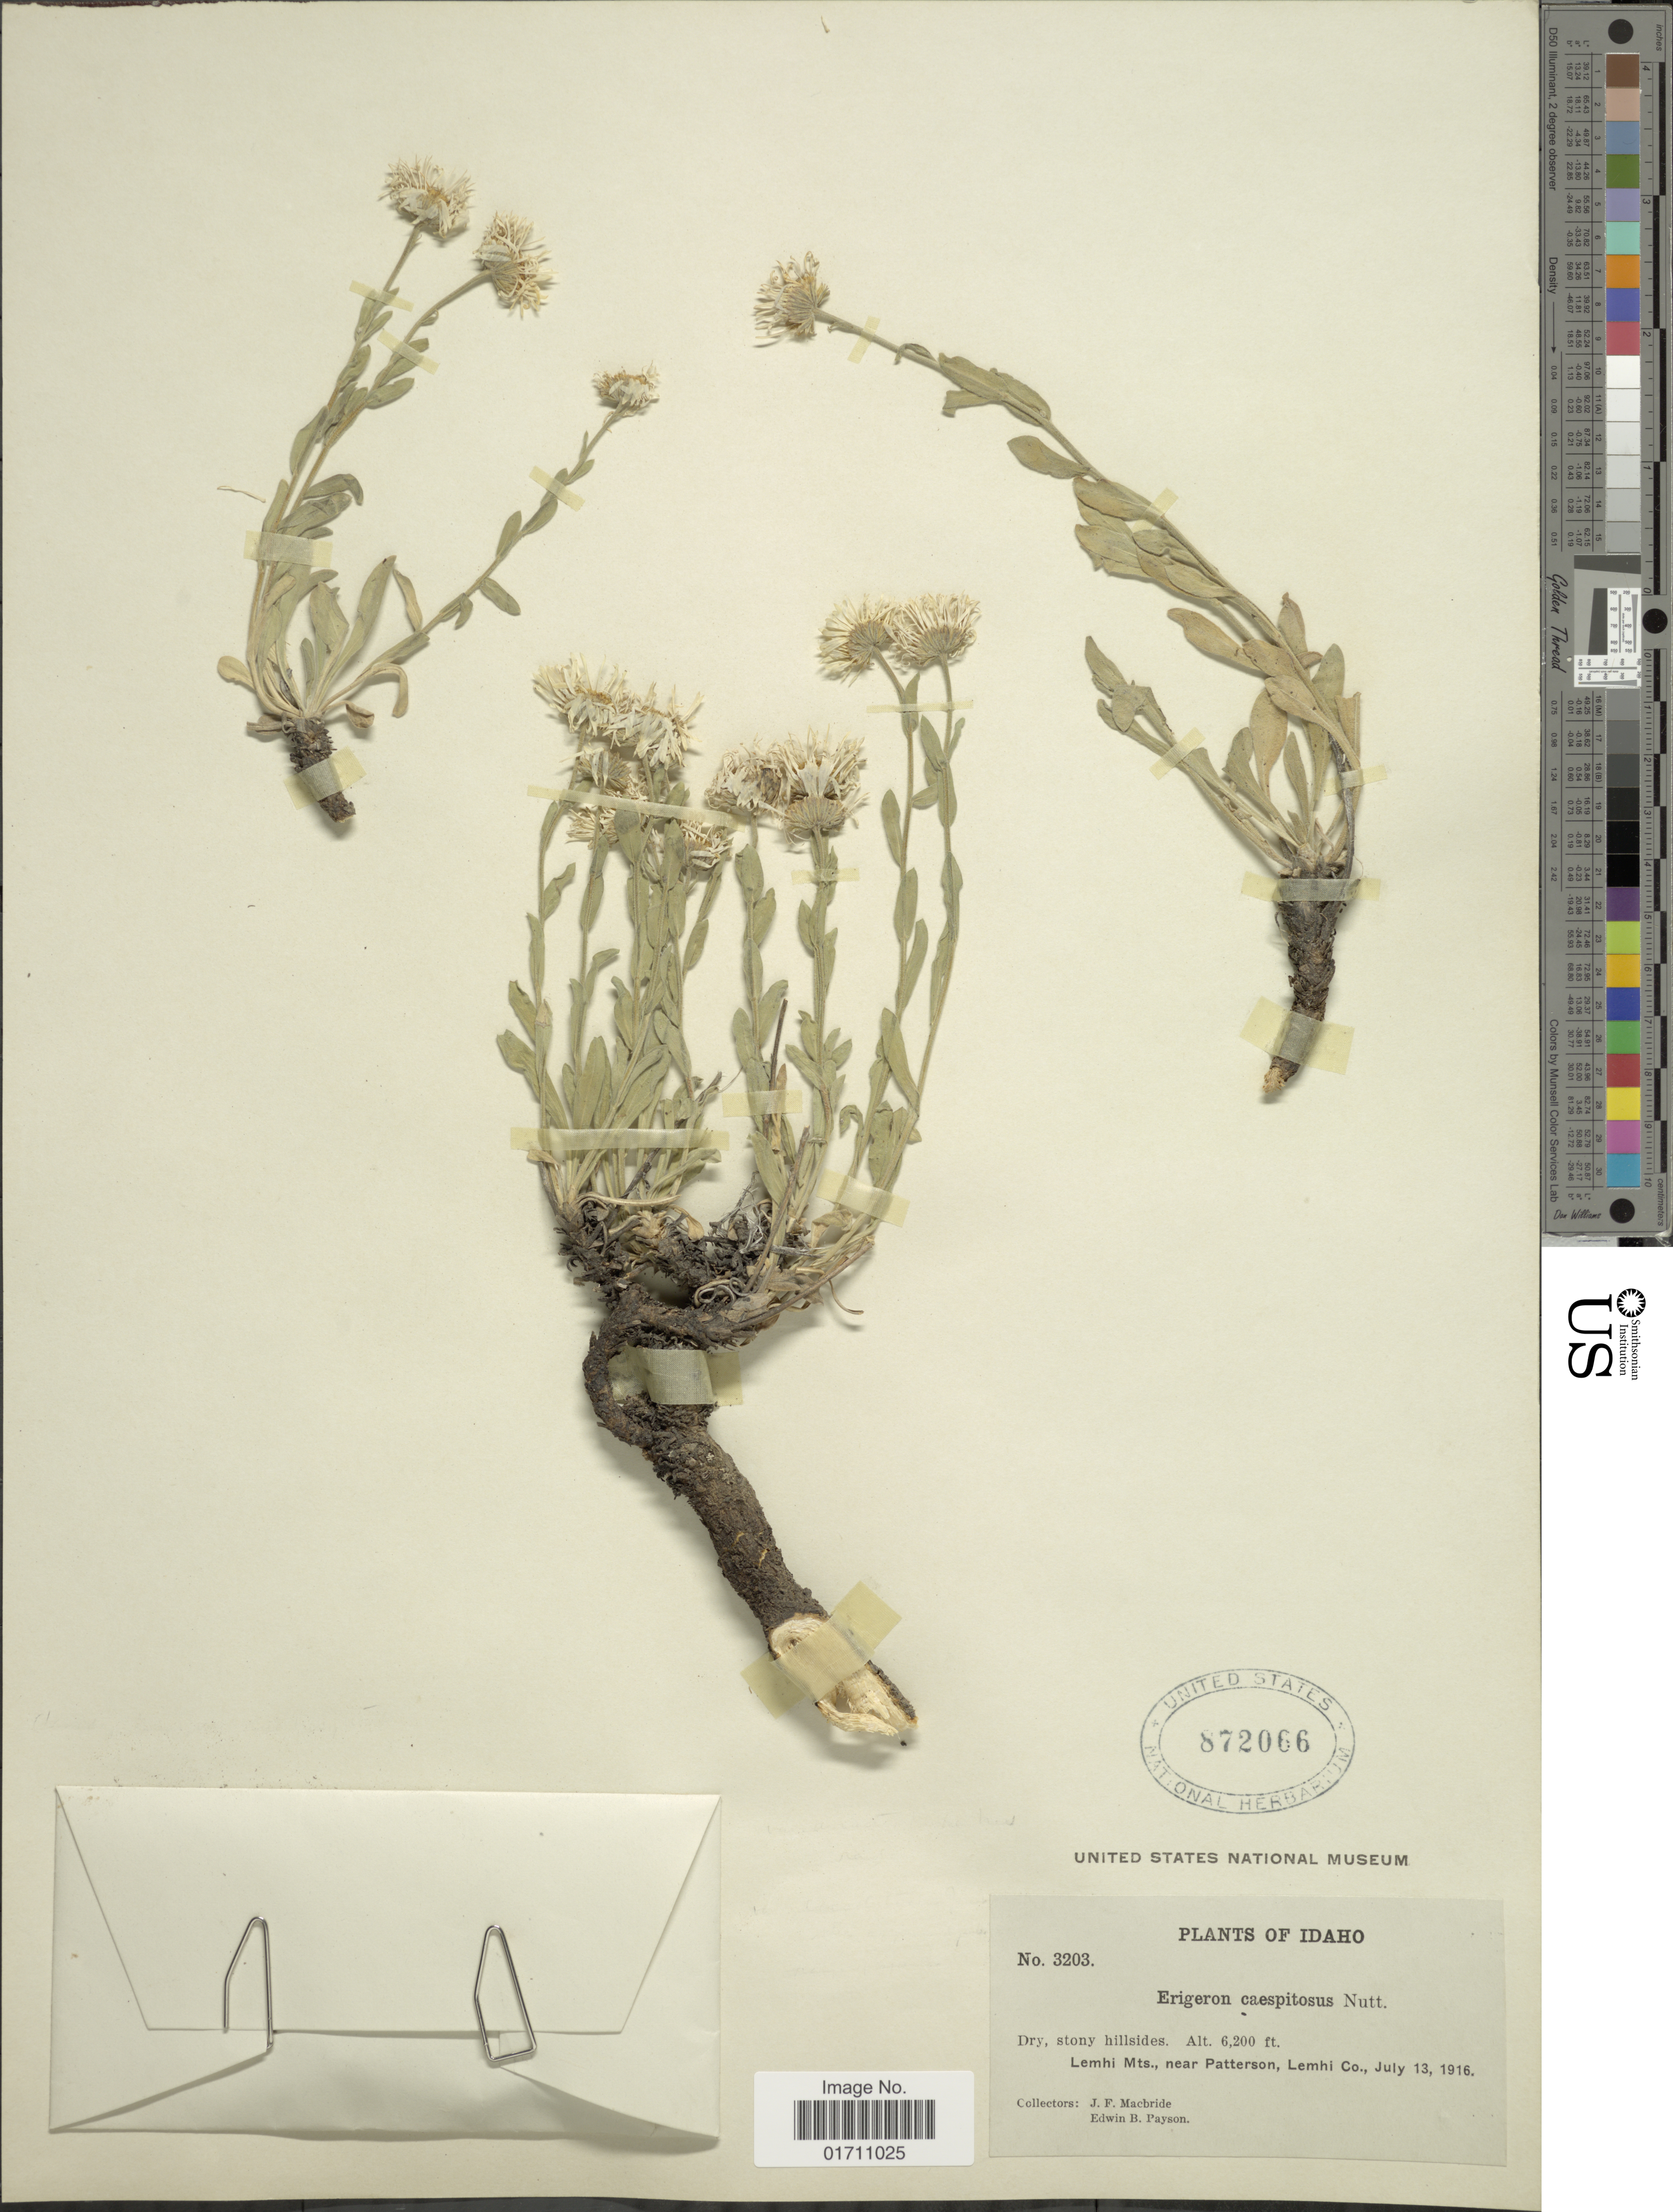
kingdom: Plantae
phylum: Tracheophyta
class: Magnoliopsida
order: Asterales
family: Asteraceae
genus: Erigeron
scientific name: Erigeron caespitosus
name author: Nutt.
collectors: J. F. Macbride & E. B. Payson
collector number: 3203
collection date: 1916-07-13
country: United States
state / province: Idaho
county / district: Lemhi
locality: Dry, stony hillsides, Lemhi Mts., near Patterson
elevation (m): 1890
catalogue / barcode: US 872066